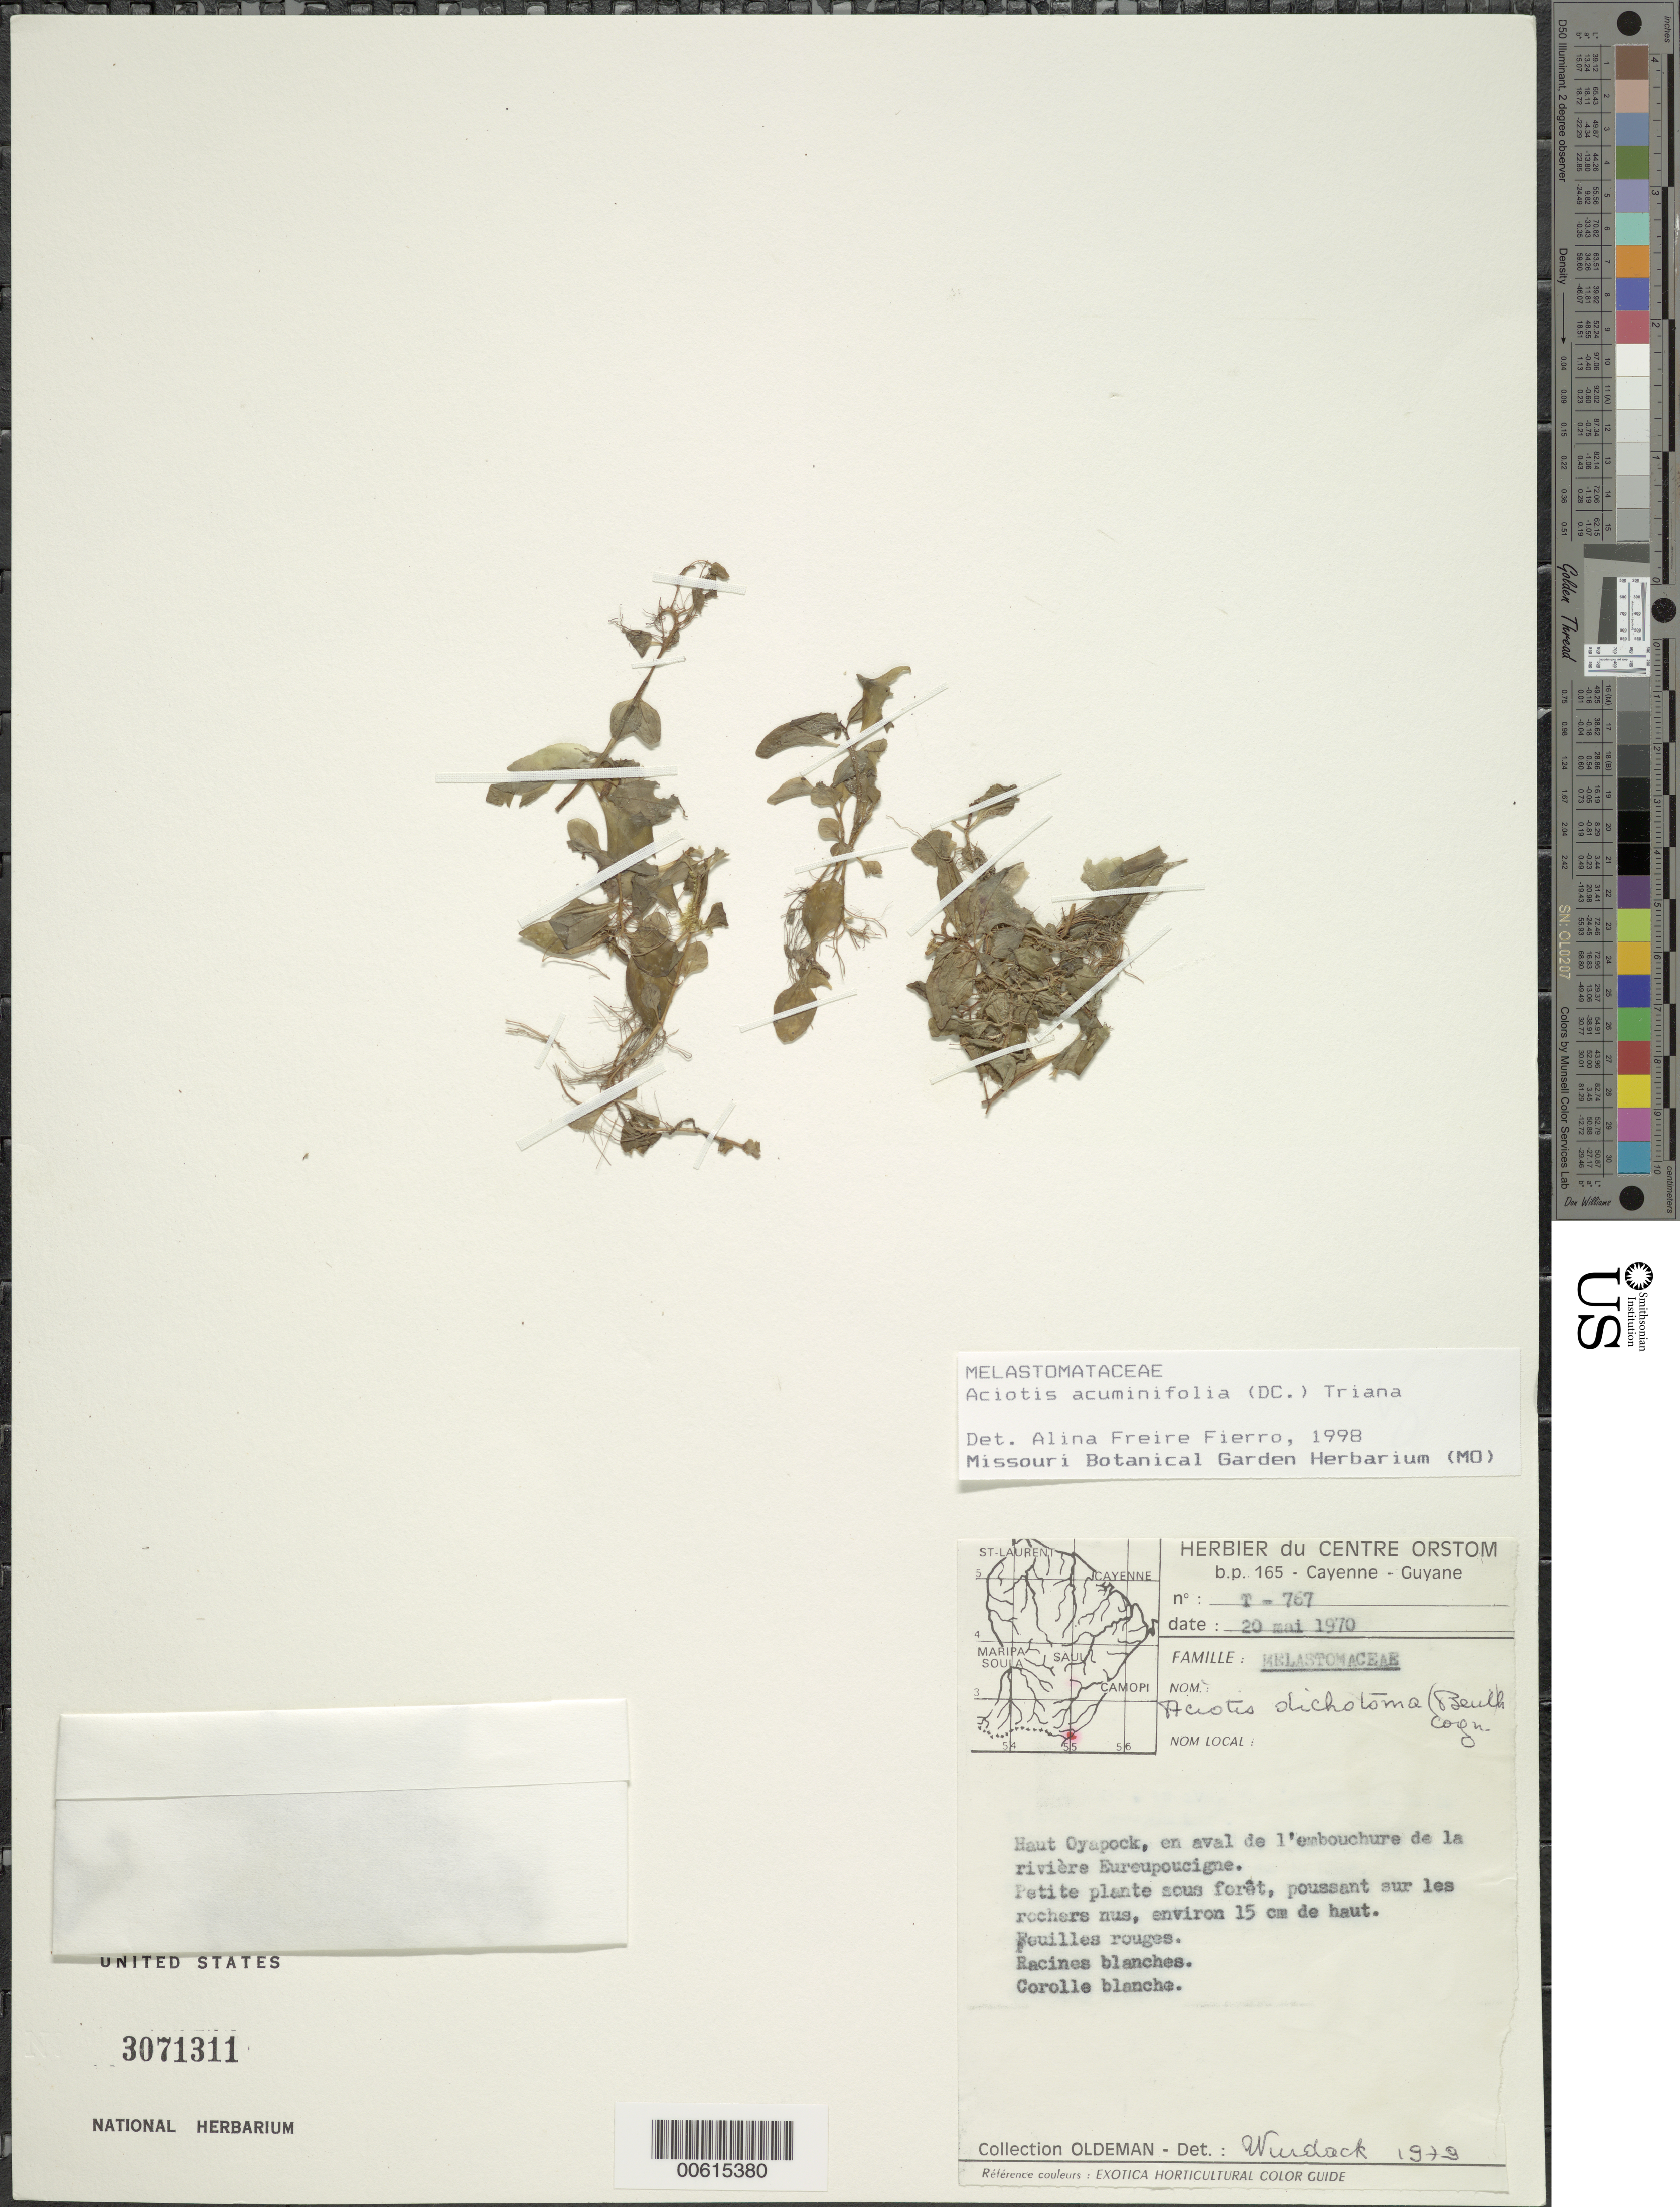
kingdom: Plantae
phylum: Tracheophyta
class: Magnoliopsida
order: Myrtales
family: Melastomataceae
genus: Aciotis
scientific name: Aciotis acuminifolia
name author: (Mart. ex DC.) Triana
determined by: Freire-Fierro, A.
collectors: R. Oldeman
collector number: T 767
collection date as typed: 20-May-70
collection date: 1970-05-20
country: French Guiana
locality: Rivière Eureupoucigne, en aval de l'embouchure; Haut Oyapock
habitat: Poussant sur les rochers nus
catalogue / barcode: US 3071311